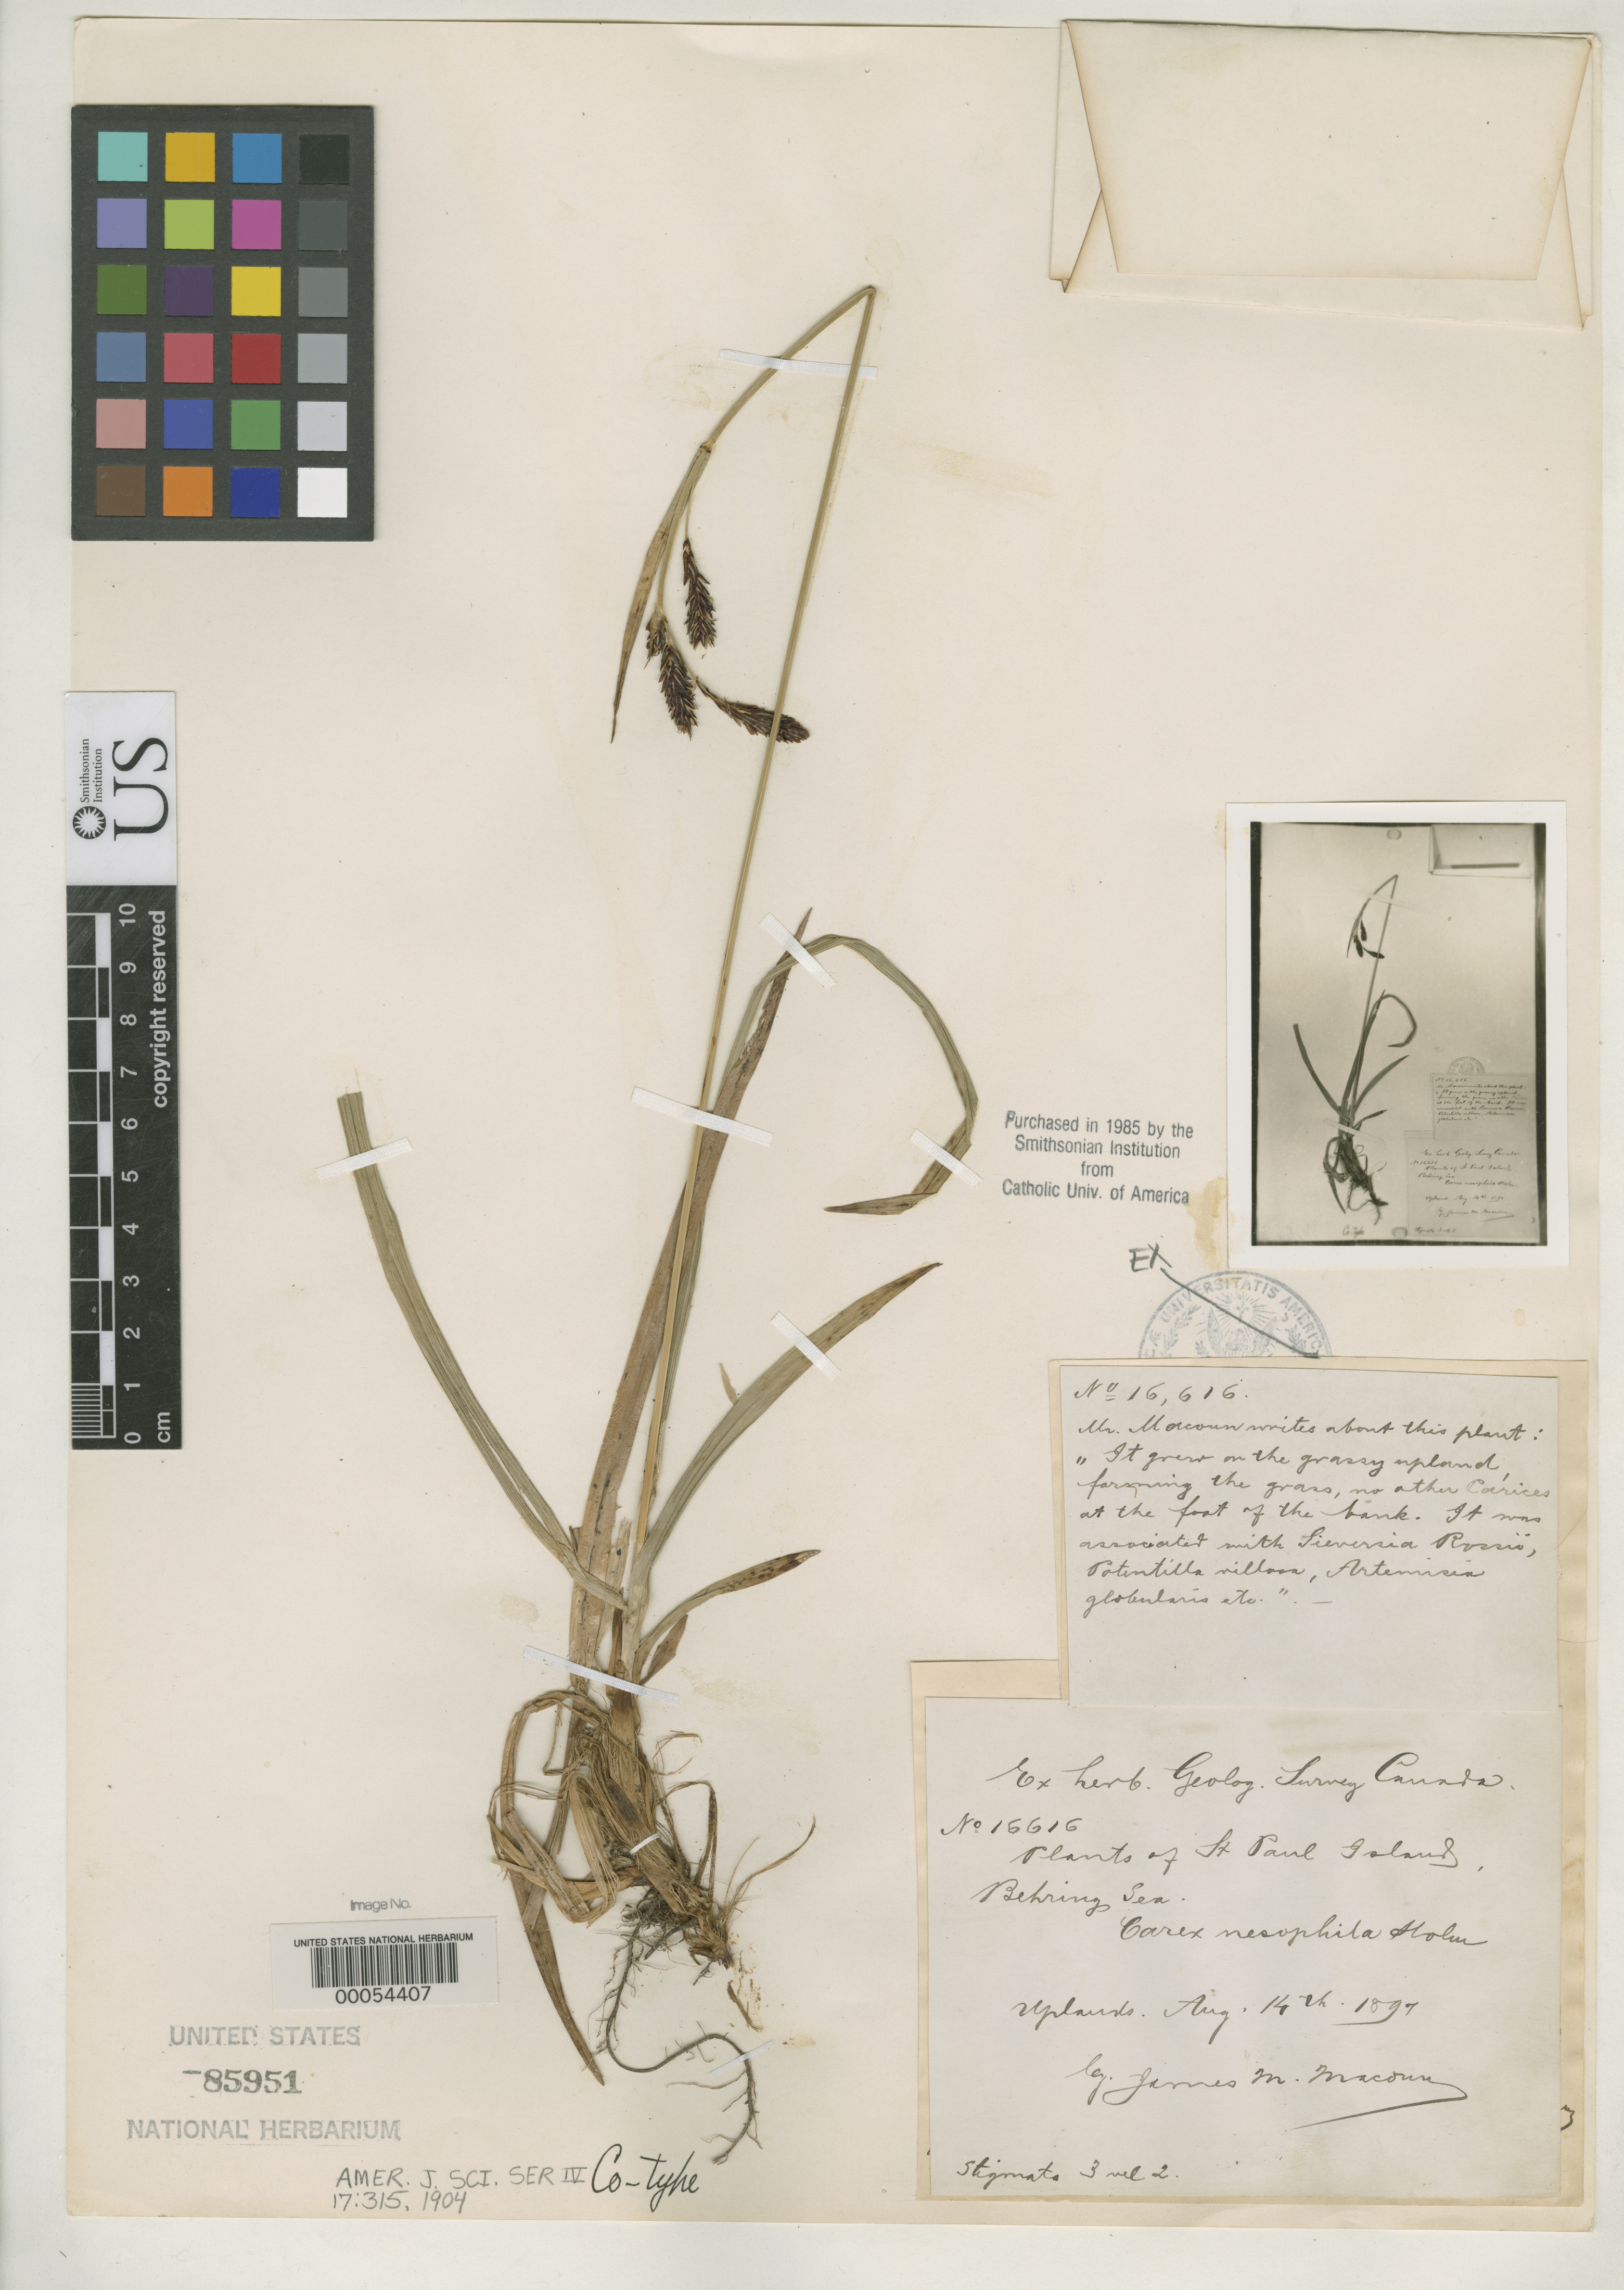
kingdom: Plantae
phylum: Tracheophyta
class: Liliopsida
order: Poales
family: Cyperaceae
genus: Carex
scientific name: Carex nesophila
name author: Holm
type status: Isosyntype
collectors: J. M. Macoun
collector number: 16616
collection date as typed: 14 Aug 1897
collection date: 1897-08-14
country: United States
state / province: Alaska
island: St. Paul Island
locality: Uplands, Behring Sea.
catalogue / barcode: US 85951